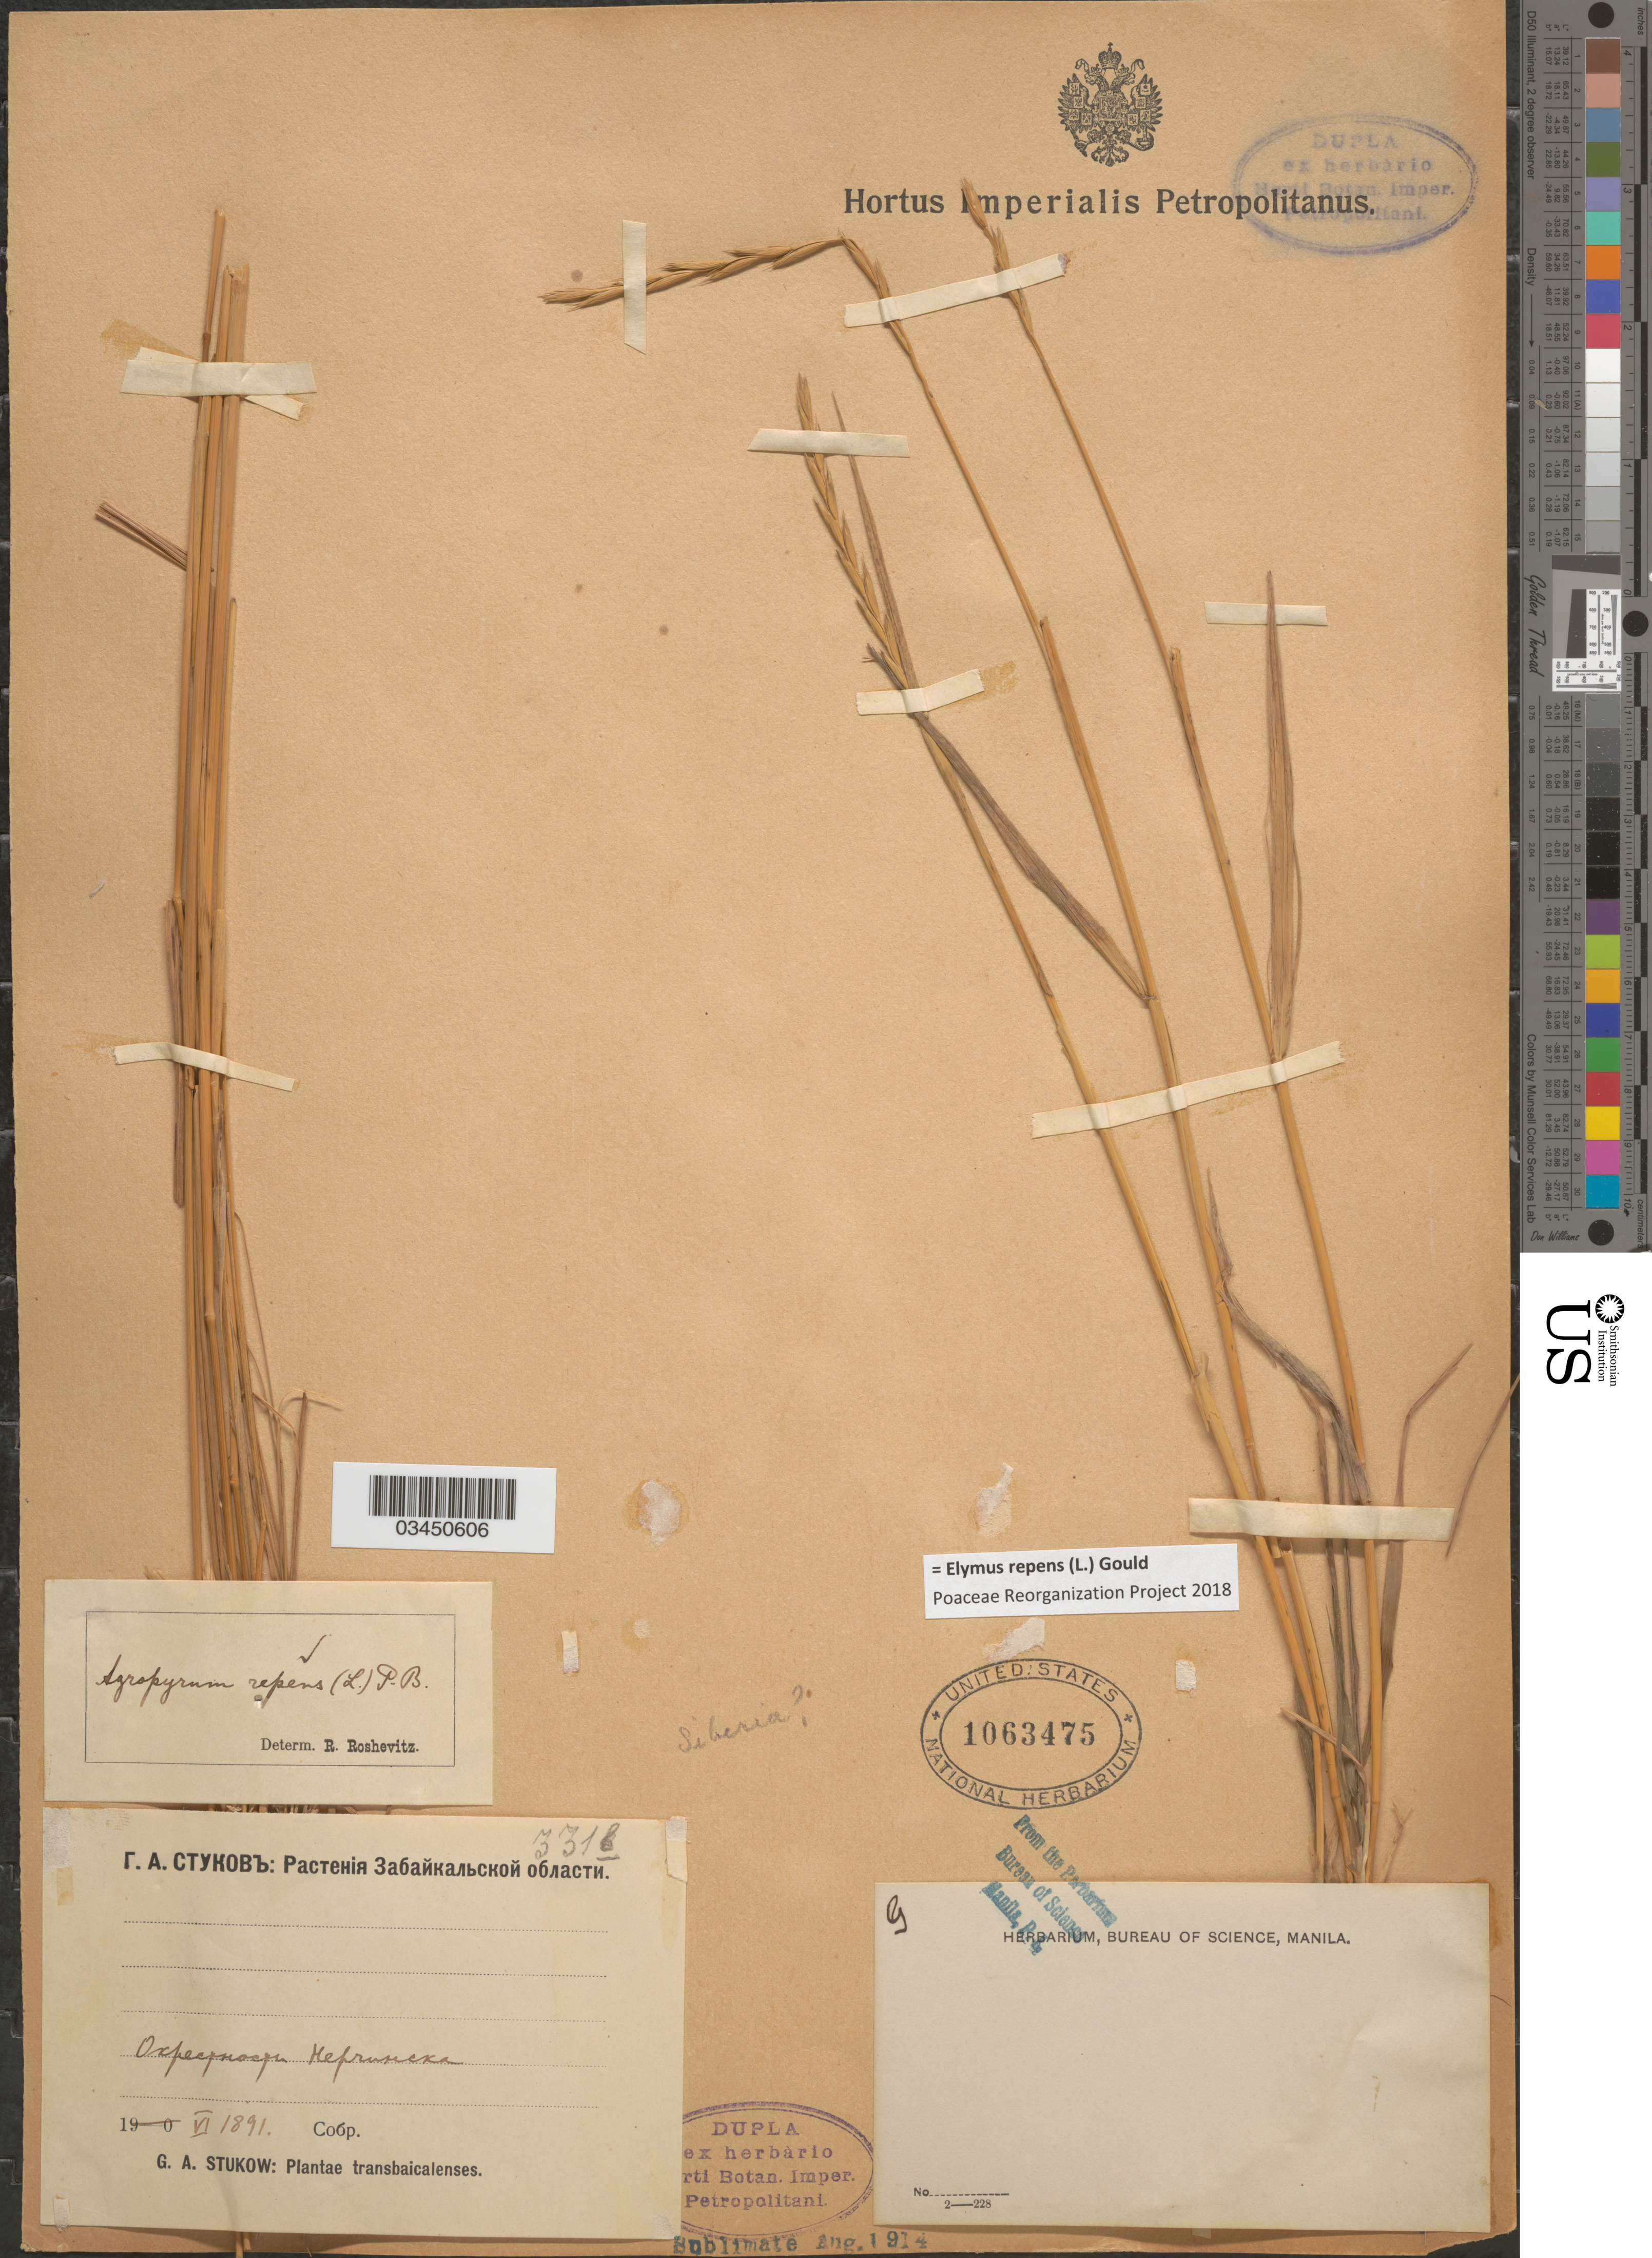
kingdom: Plantae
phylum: Tracheophyta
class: Liliopsida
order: Poales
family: Poaceae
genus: Elymus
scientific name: Elymus repens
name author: (L.) Gould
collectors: G. Stukow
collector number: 331b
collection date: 1891-06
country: Russian Federation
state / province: Zabaykalsky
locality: Vicinity of Nerchinsk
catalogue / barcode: US 1063475